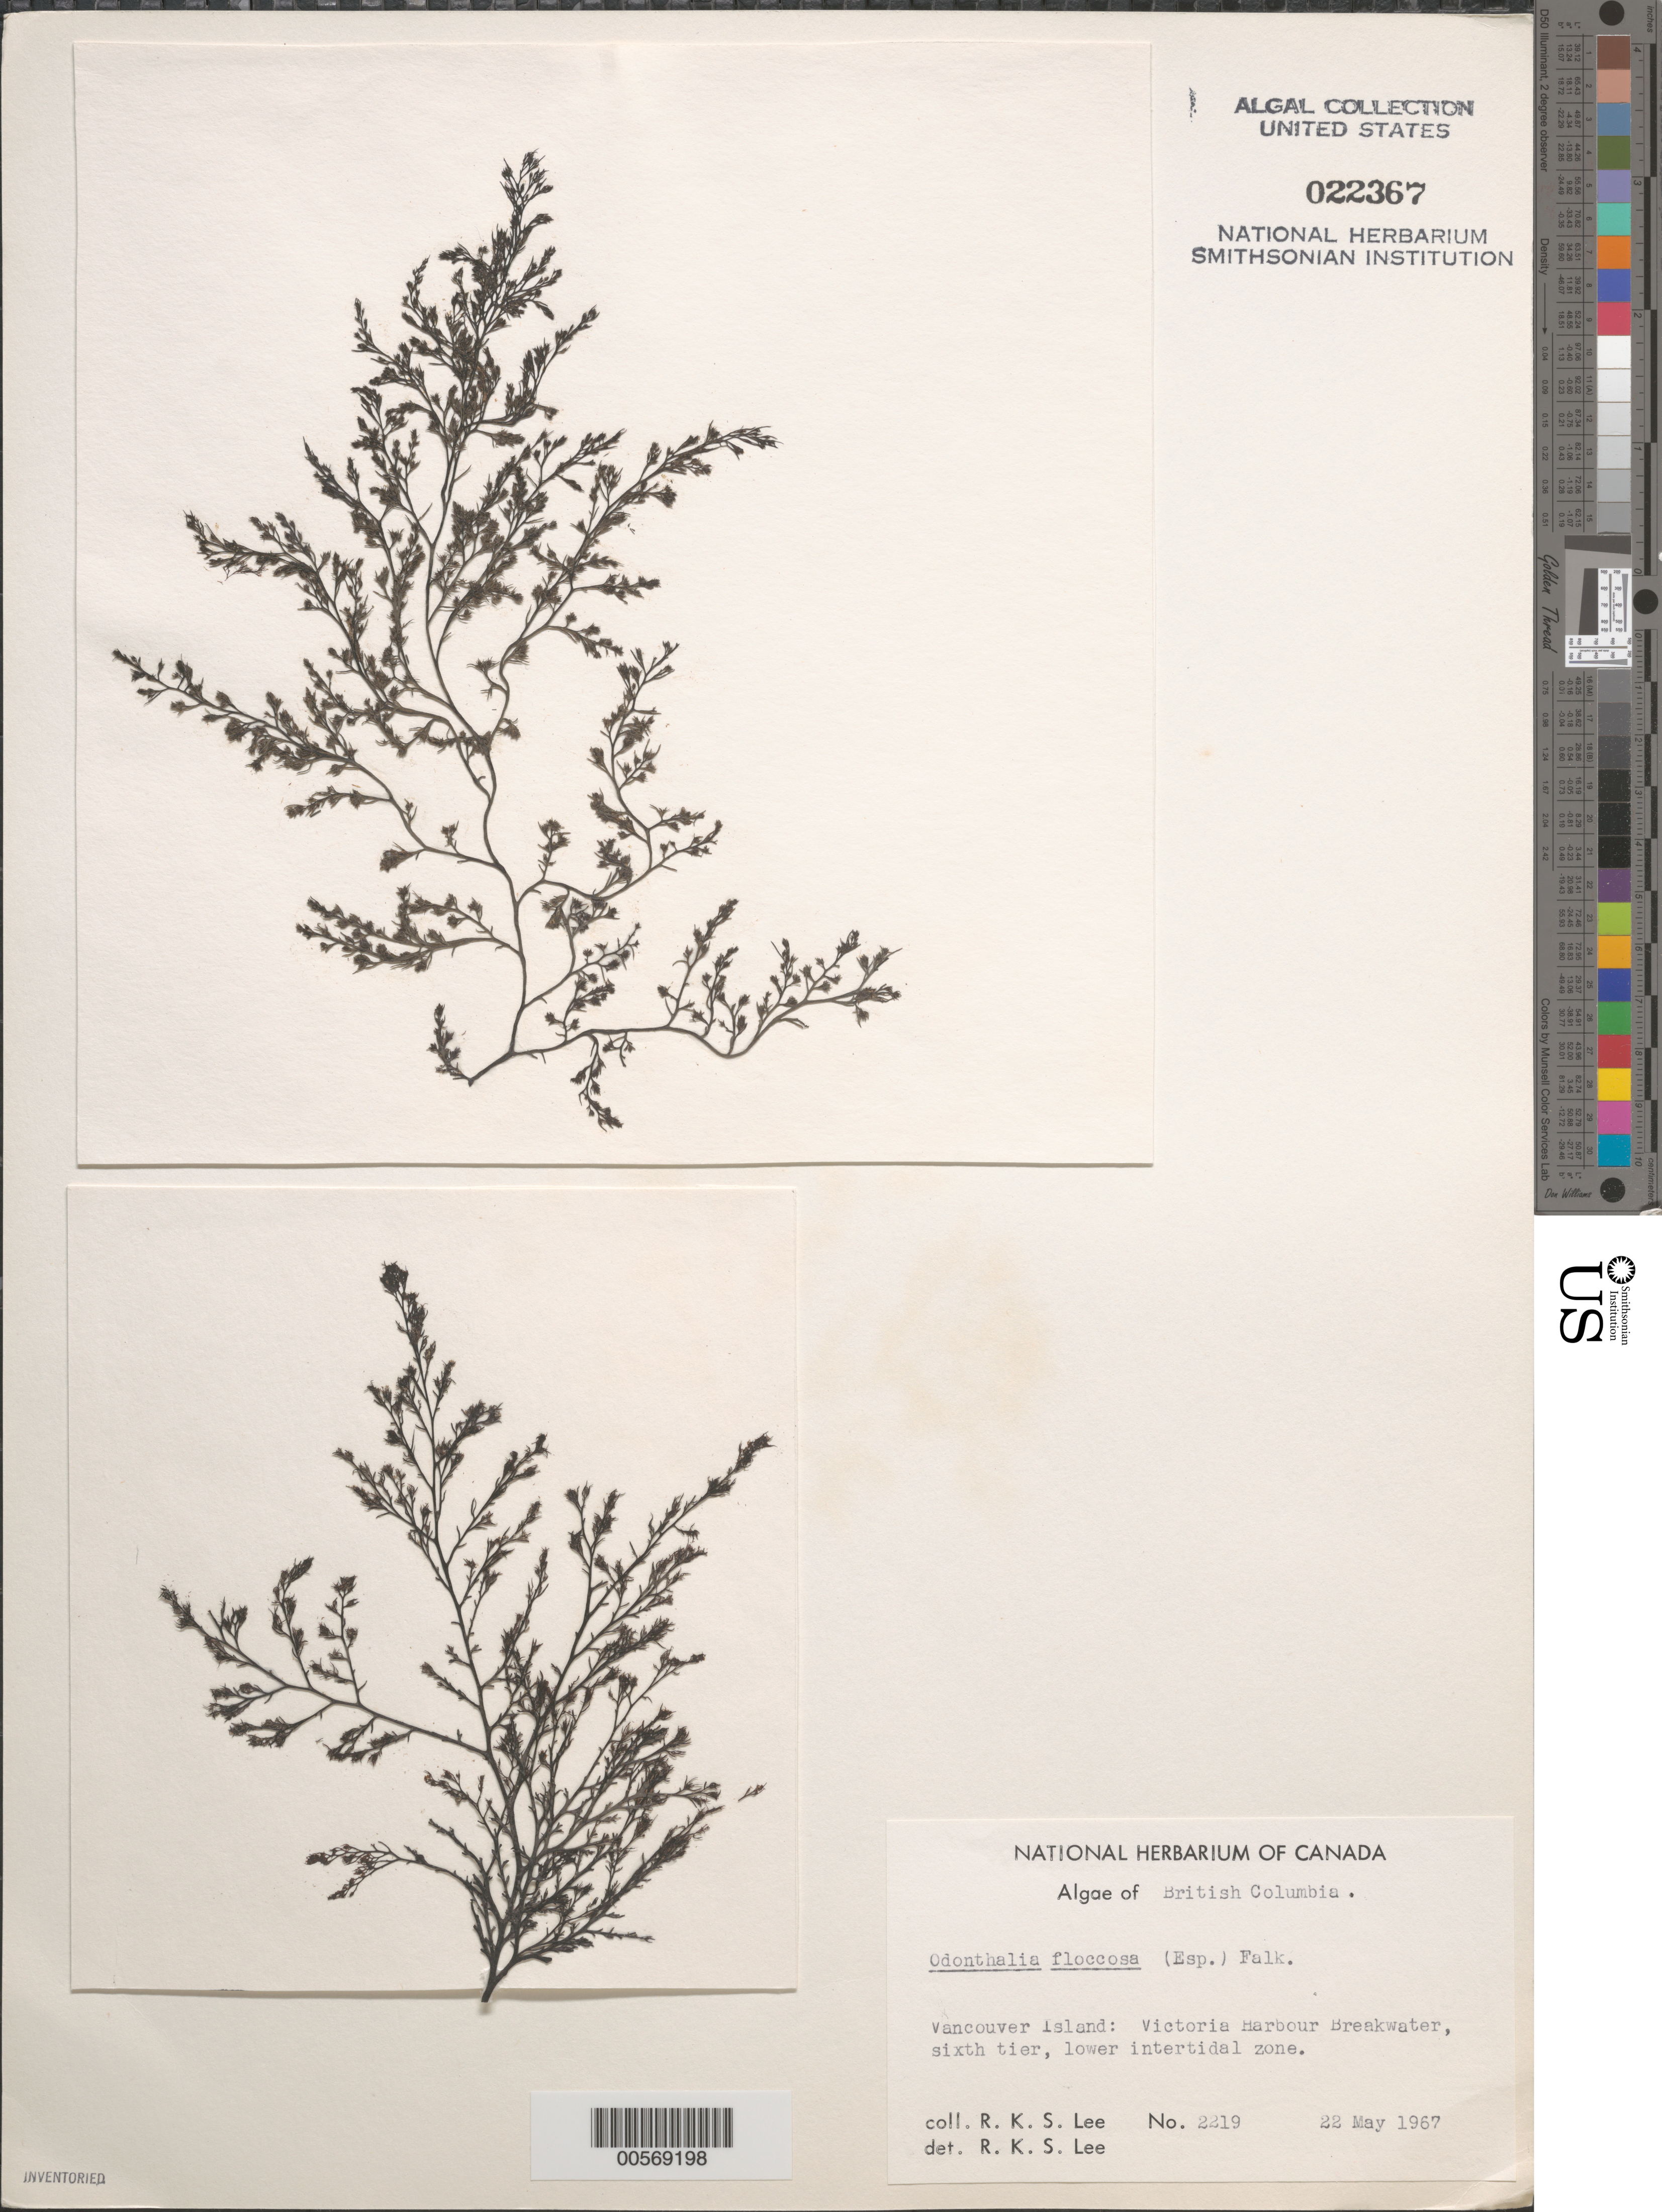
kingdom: Plantae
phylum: Rhodophyta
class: Florideophyceae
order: Ceramiales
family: Rhodomelaceae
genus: Odonthalia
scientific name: Odonthalia floccosa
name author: (Esper) Falkenb.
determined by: Lee, R. K. S.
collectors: R. Lee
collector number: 2219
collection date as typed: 22 May 1967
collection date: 1967-05-22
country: Canada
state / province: British Columbia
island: Vancouver Island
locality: Victoria Harbor breakwater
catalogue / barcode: US 22367